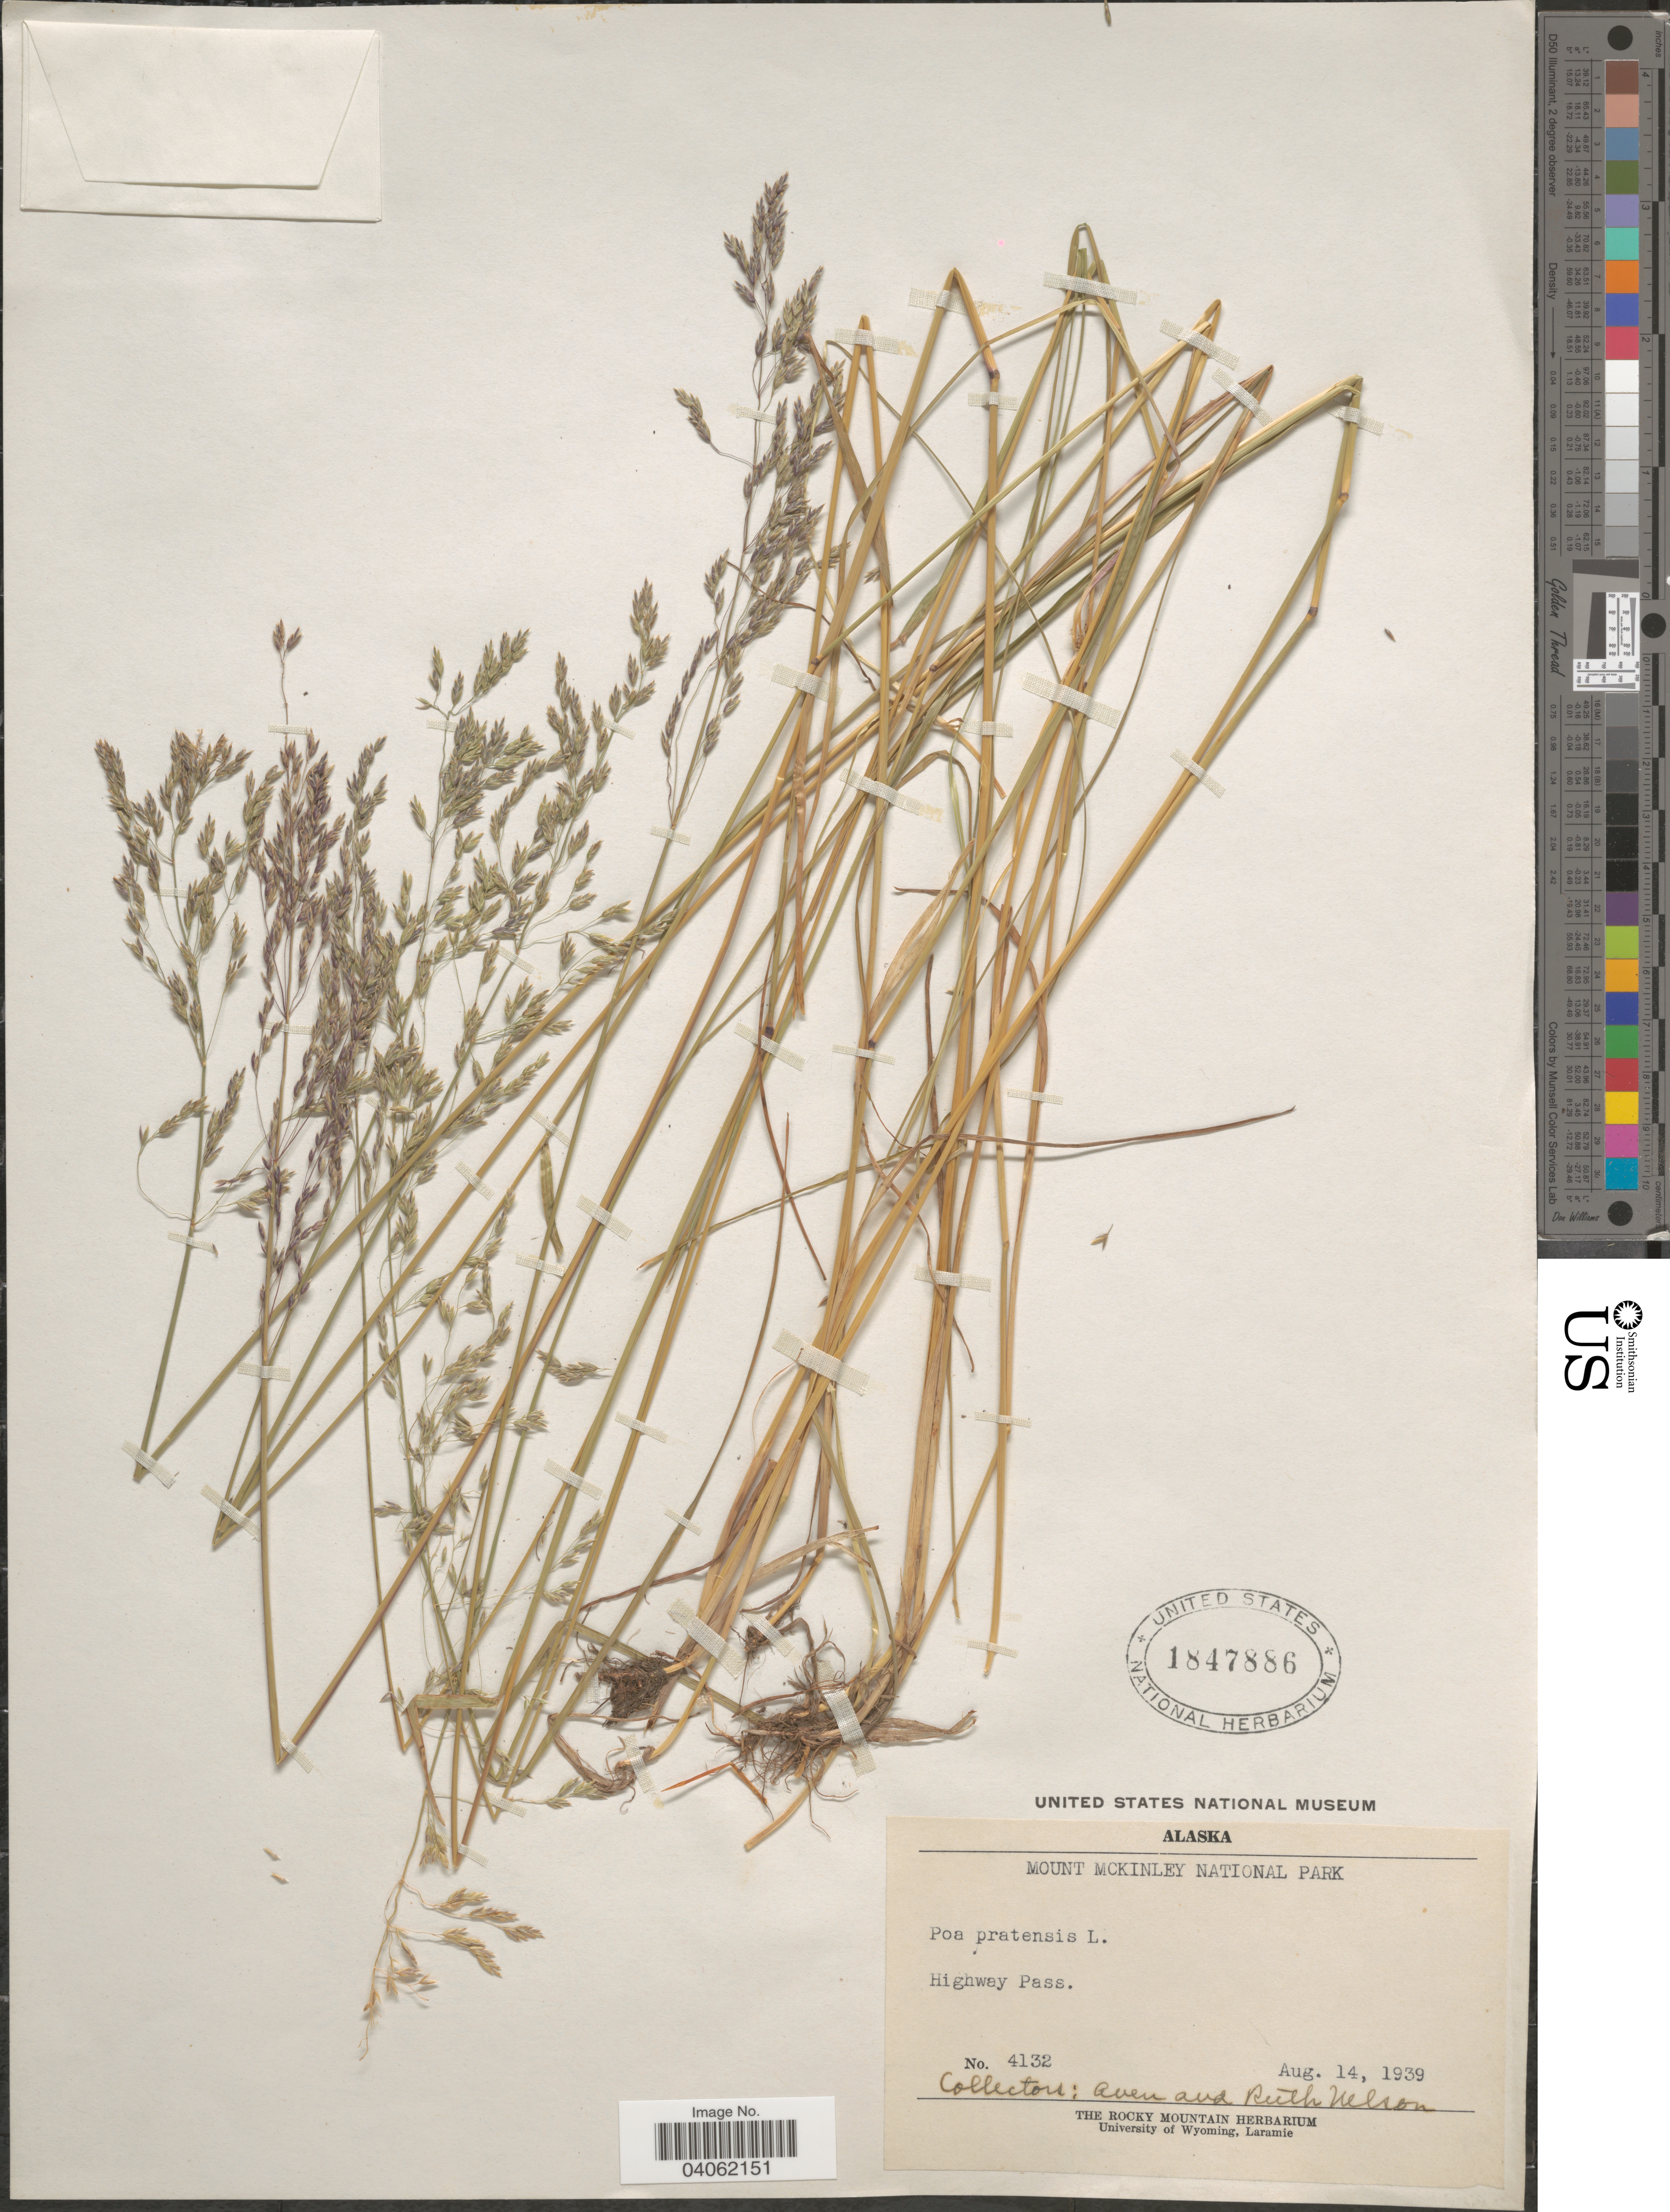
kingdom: Plantae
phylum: Tracheophyta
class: Liliopsida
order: Poales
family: Poaceae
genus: Poa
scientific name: Poa pratensis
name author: L.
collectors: A. Nelson & R. A. Nelson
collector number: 4132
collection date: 1939-08-14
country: United States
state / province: Alaska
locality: Mount McKinley National Park. Highway Pass.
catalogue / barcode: US 1847886